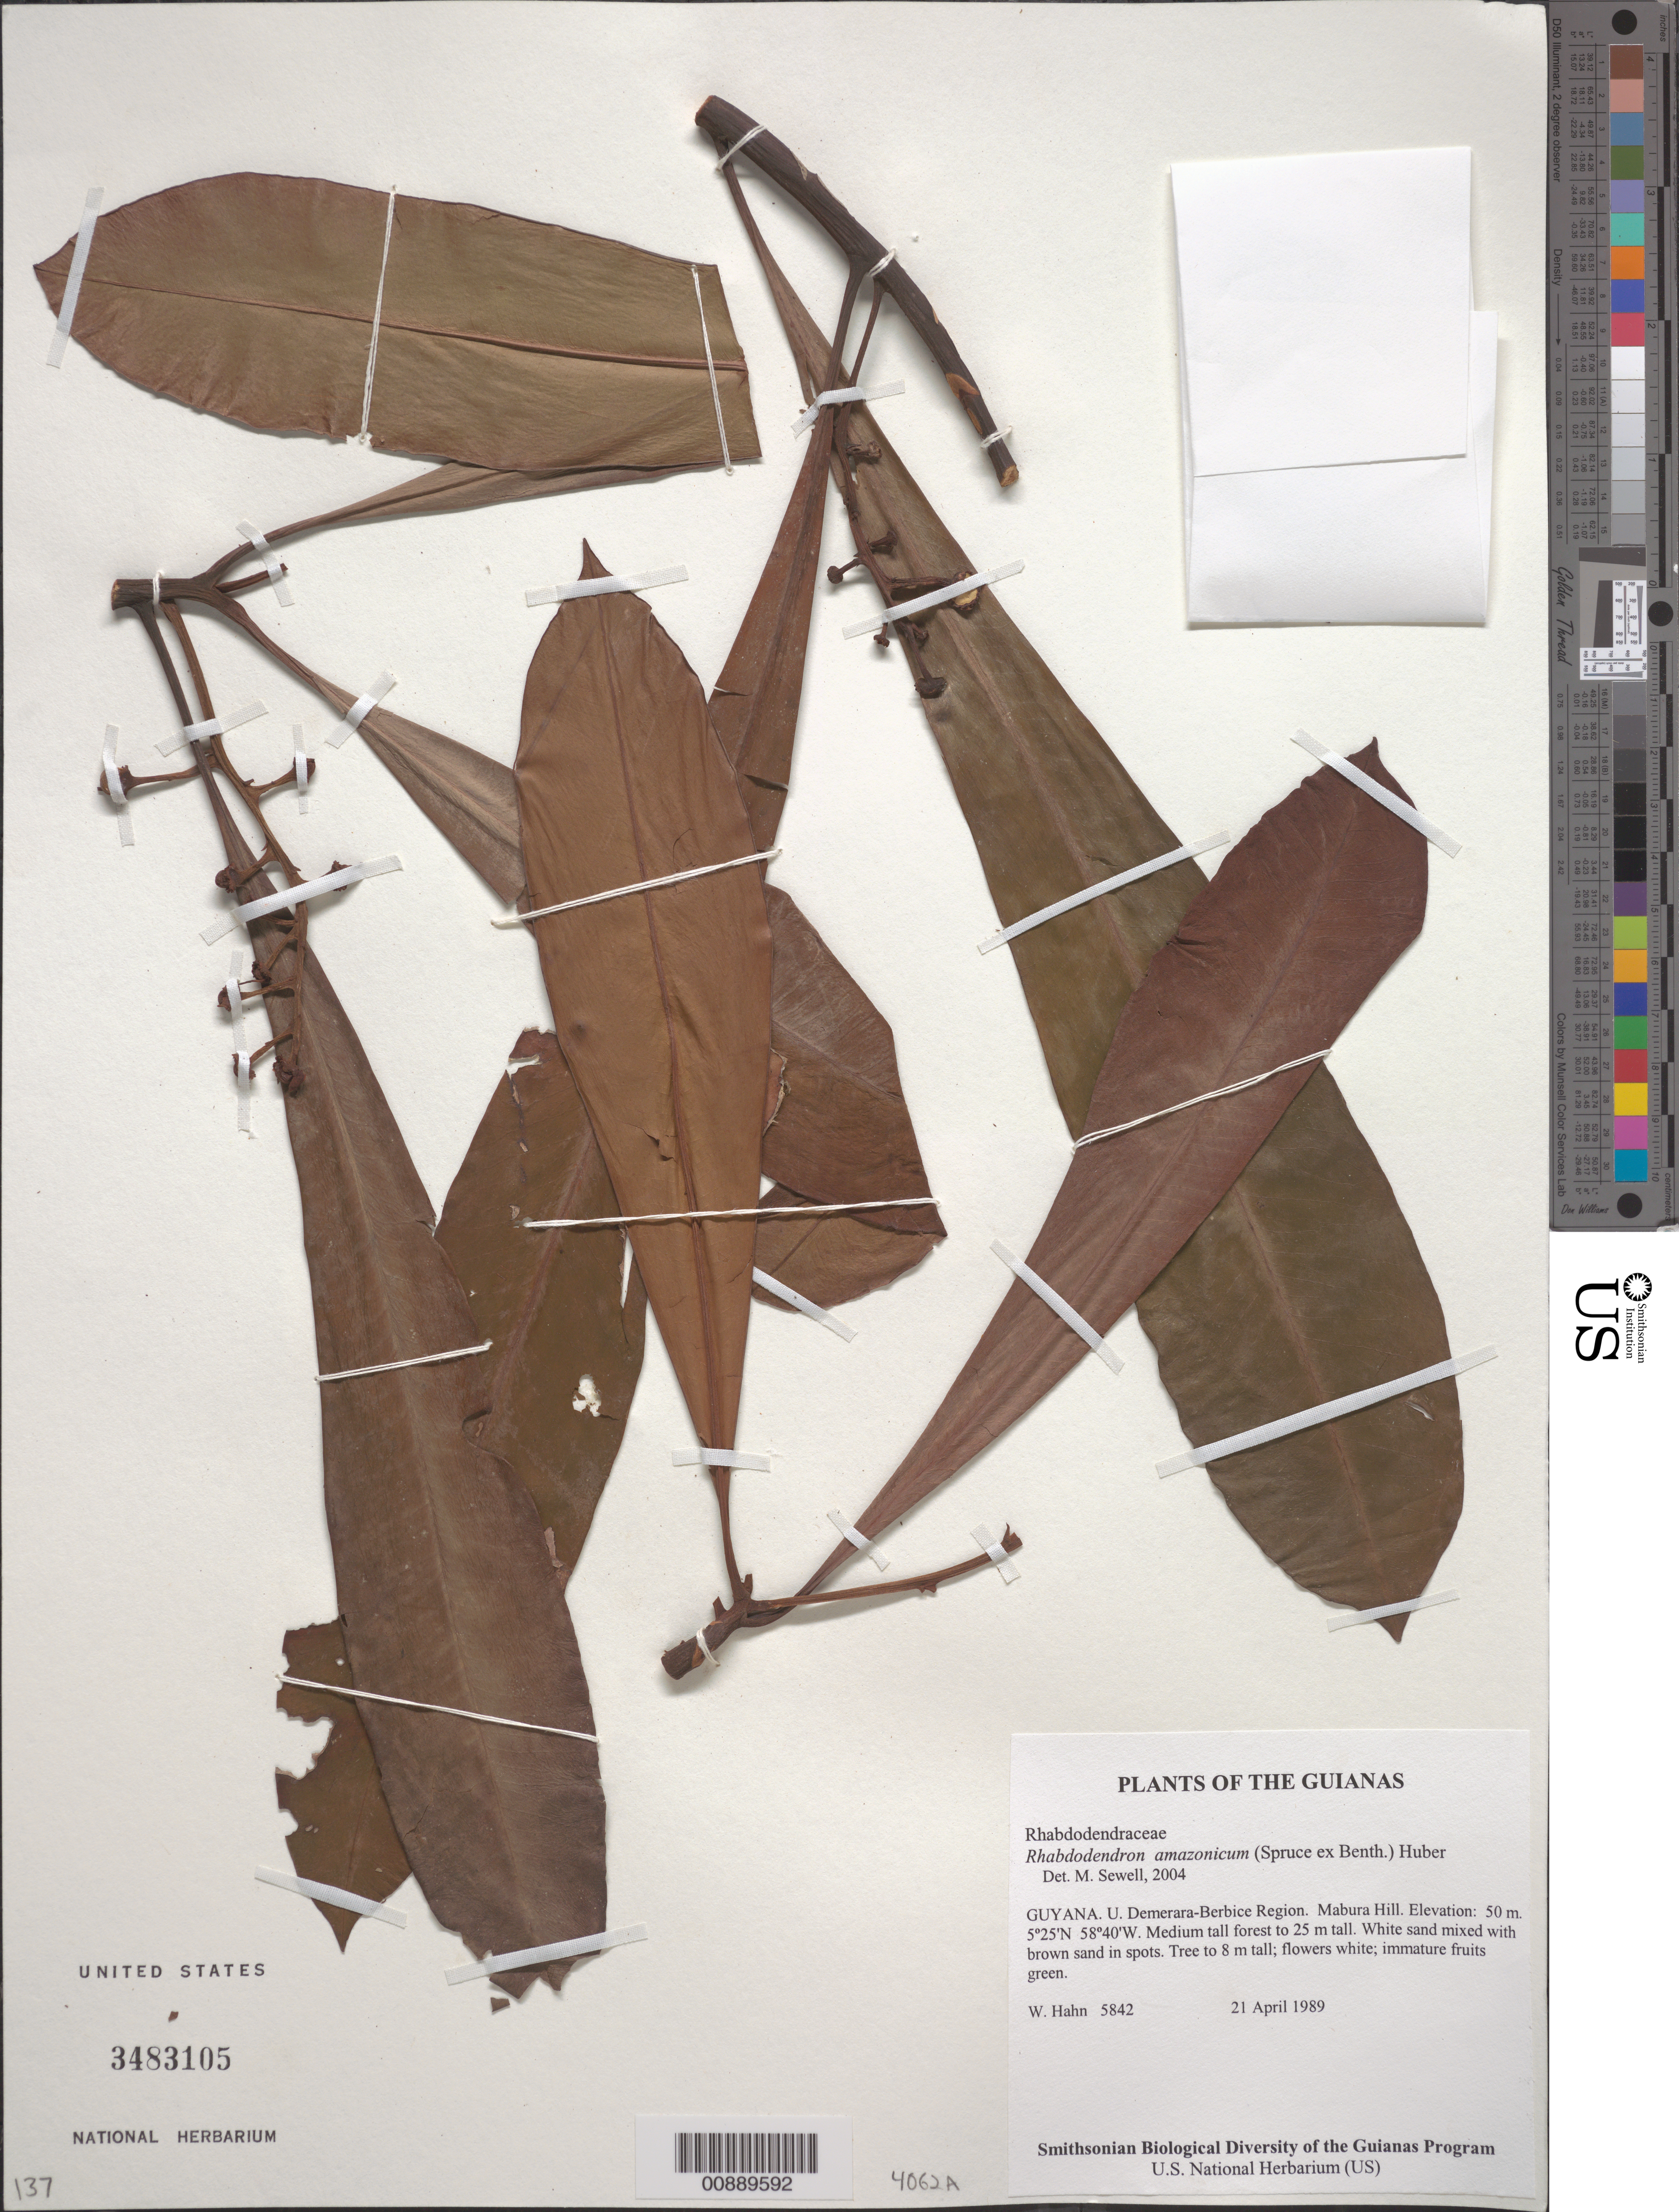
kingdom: Plantae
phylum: Tracheophyta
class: Magnoliopsida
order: Caryophyllales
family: Rhabdodendraceae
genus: Rhabdodendron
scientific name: Rhabdodendron amazonicum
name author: (Spruce ex Benth.) Huber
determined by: Sewell, M.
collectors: W. Hahn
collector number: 5842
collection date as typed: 21 April 1989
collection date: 1989-04-21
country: Guyana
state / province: U. Demerara-Berbice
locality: Mabura Hill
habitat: Medium tall forest to 25 m tall. White sand mixed with brown sand in spots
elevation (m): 50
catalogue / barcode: US 3483105